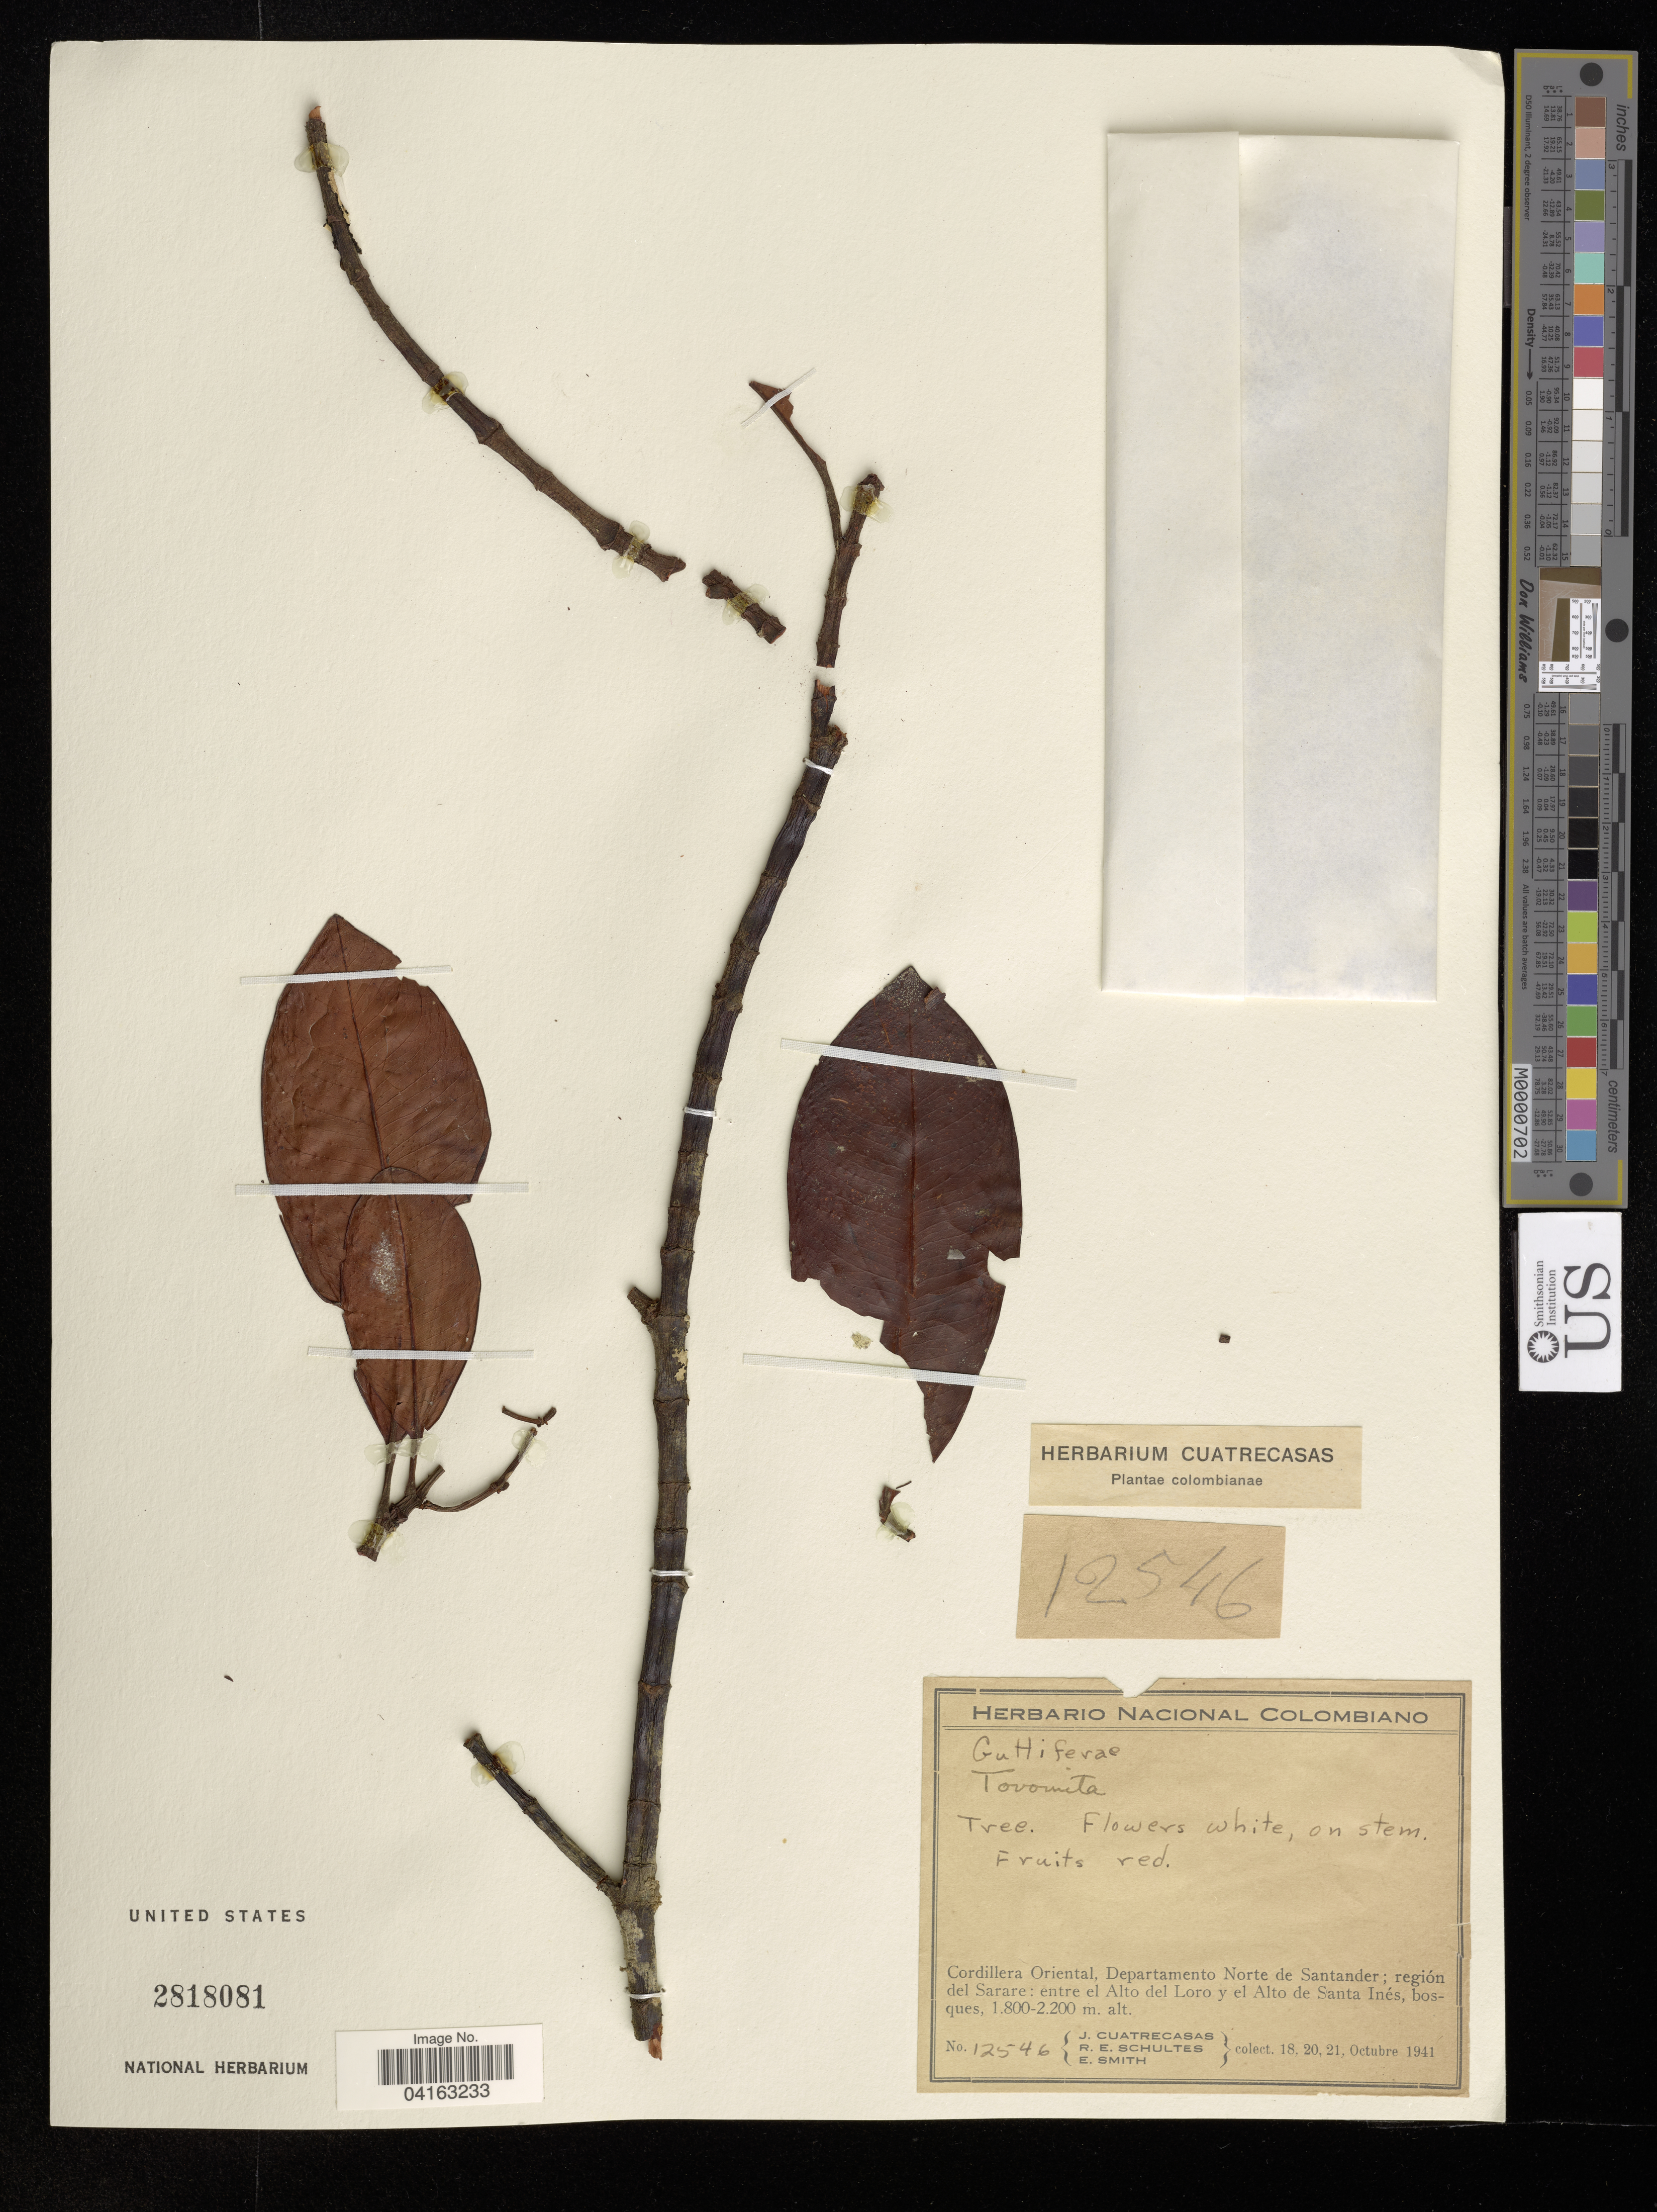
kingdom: Plantae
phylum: Tracheophyta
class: Magnoliopsida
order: Malpighiales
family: Clusiaceae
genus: Tovomita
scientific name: Tovomita sp.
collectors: J. Cuatrecasas, R. E. Schultes & E. E. Smith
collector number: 12546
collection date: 1941-10-18/1941-10-21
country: Colombia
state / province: Norte de Santander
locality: Cordillera Oriental, Departamento Norte de Santander; región del Sarare: entre el Alto del Loro y el Alto de Santa Inés, bosques.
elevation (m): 1.8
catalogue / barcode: US 2818081